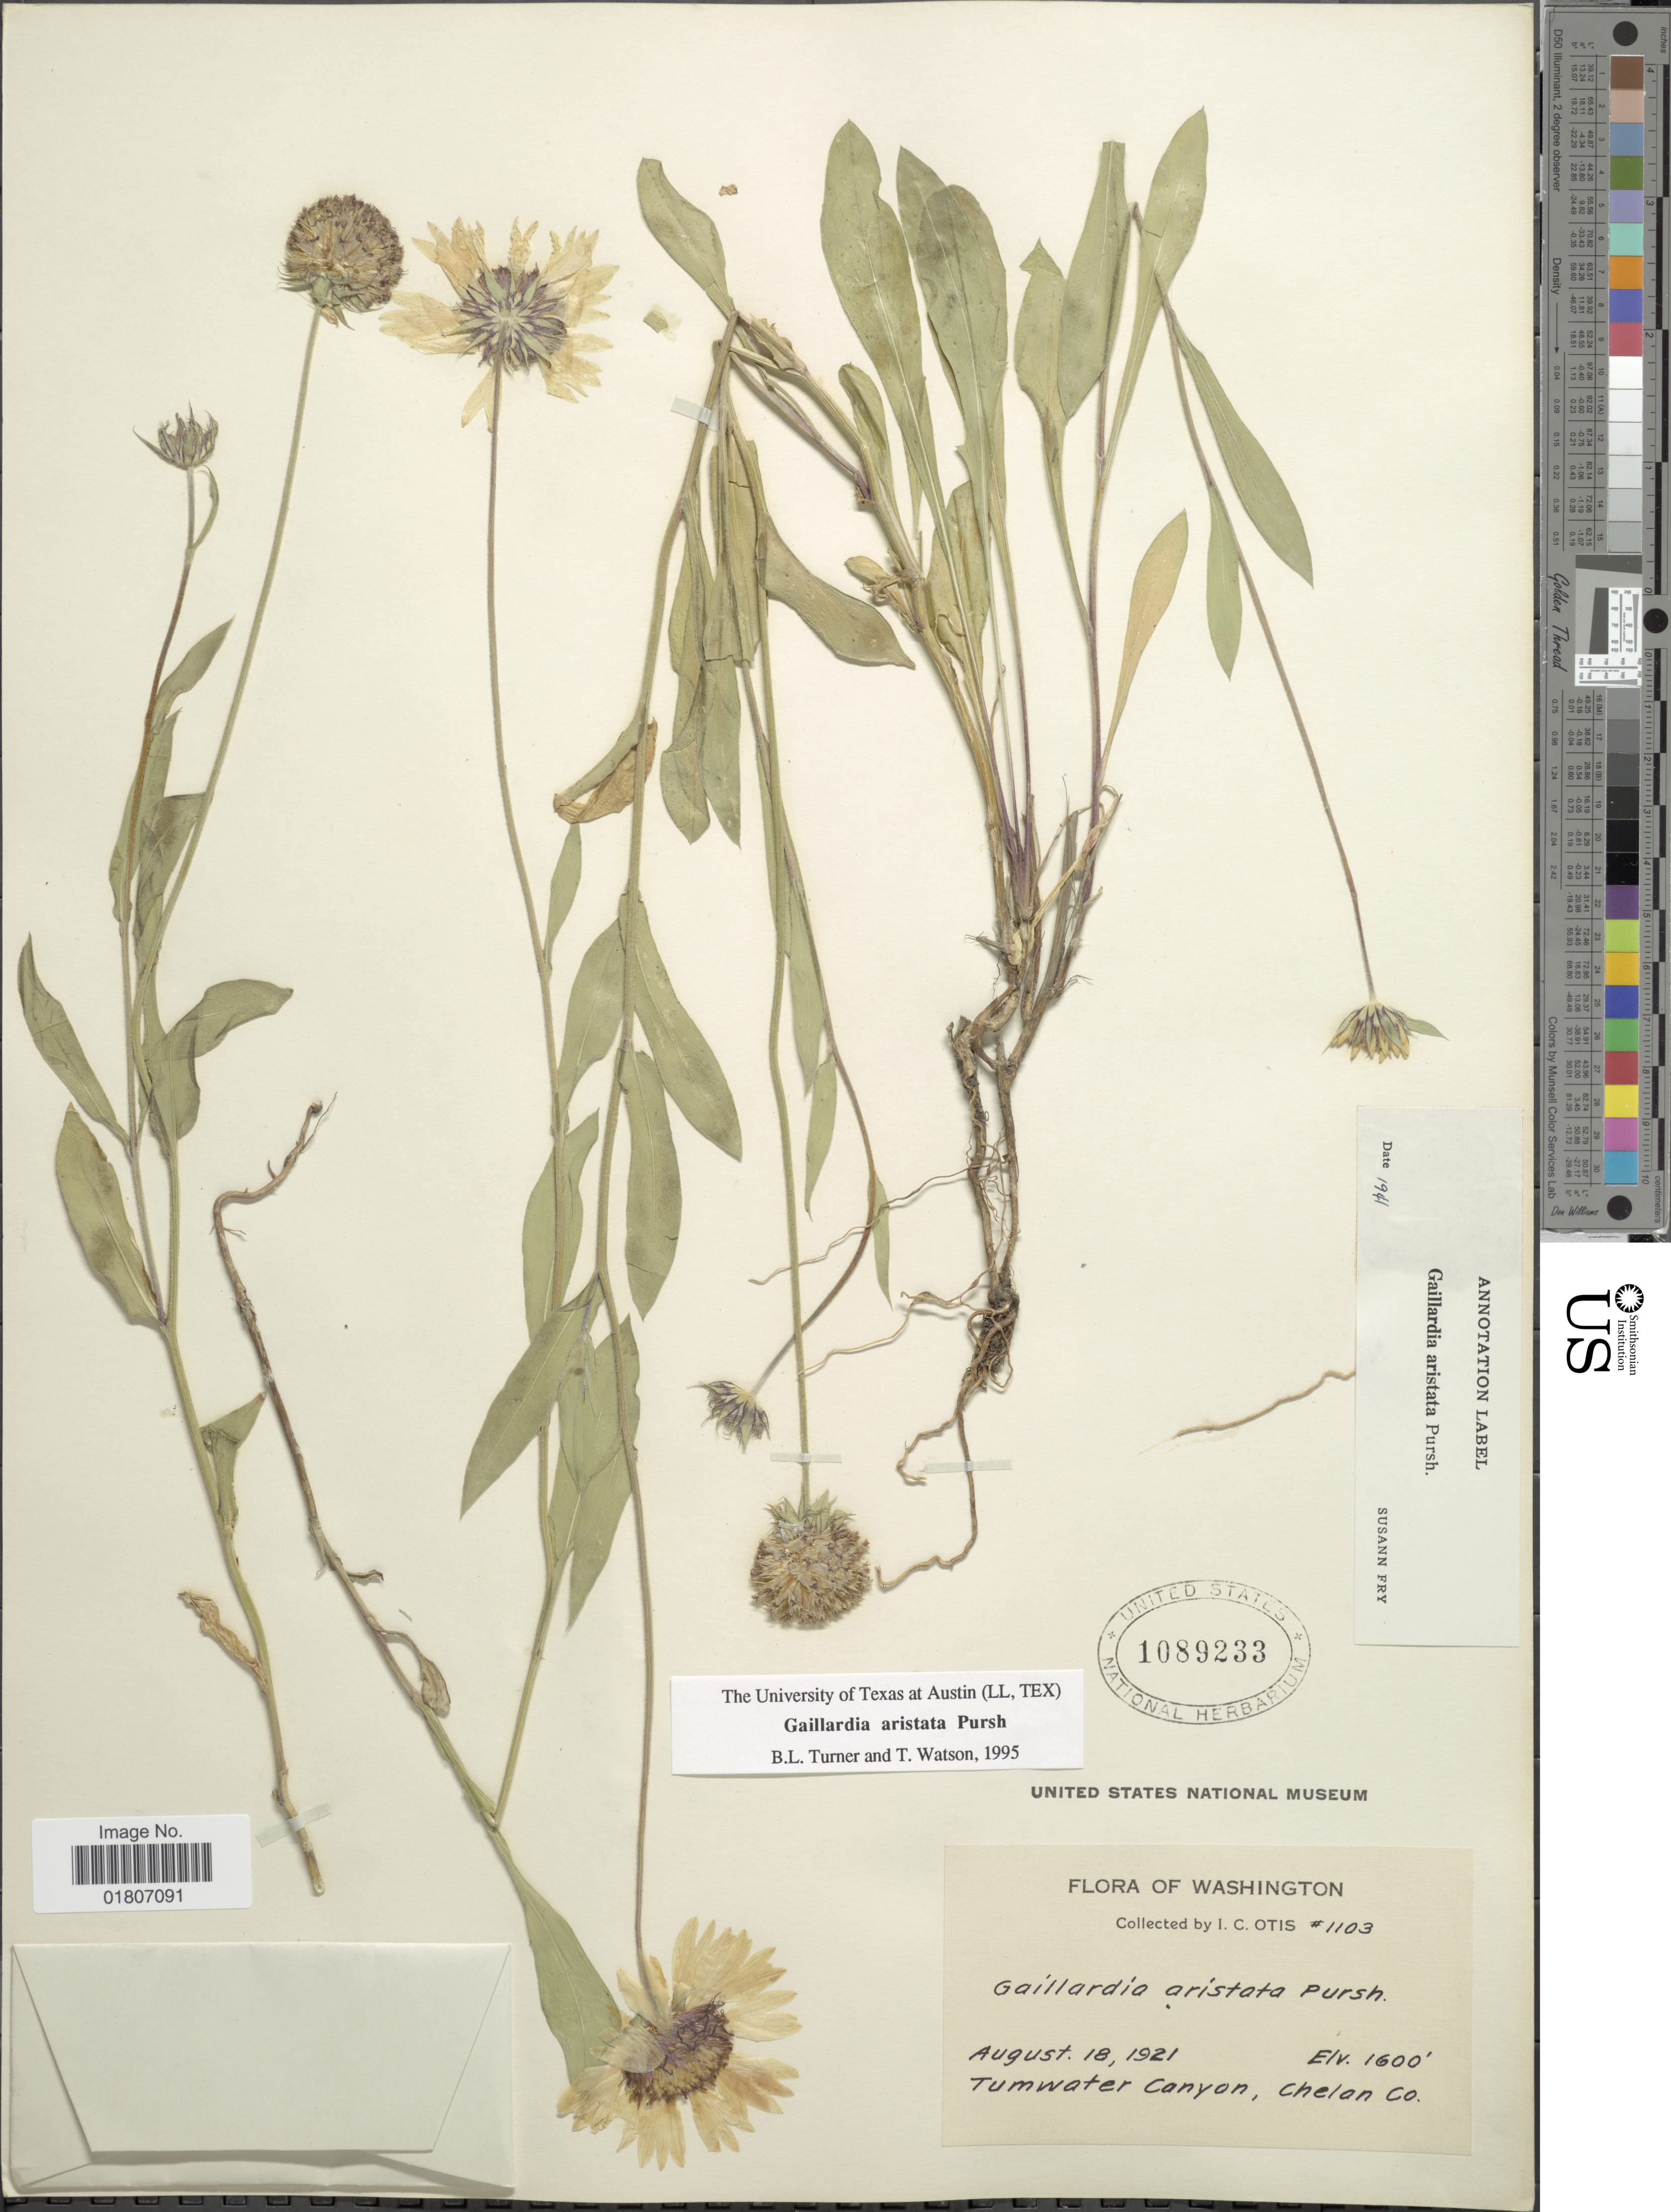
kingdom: Plantae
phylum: Tracheophyta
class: Magnoliopsida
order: Asterales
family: Asteraceae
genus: Gaillardia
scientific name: Gaillardia aristata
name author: Pursh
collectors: I. C. Otis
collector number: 1103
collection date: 1921-08-18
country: United States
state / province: Washington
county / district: Chelan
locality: Tumwater Canyon, Chelan Co.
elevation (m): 488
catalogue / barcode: US 1089233